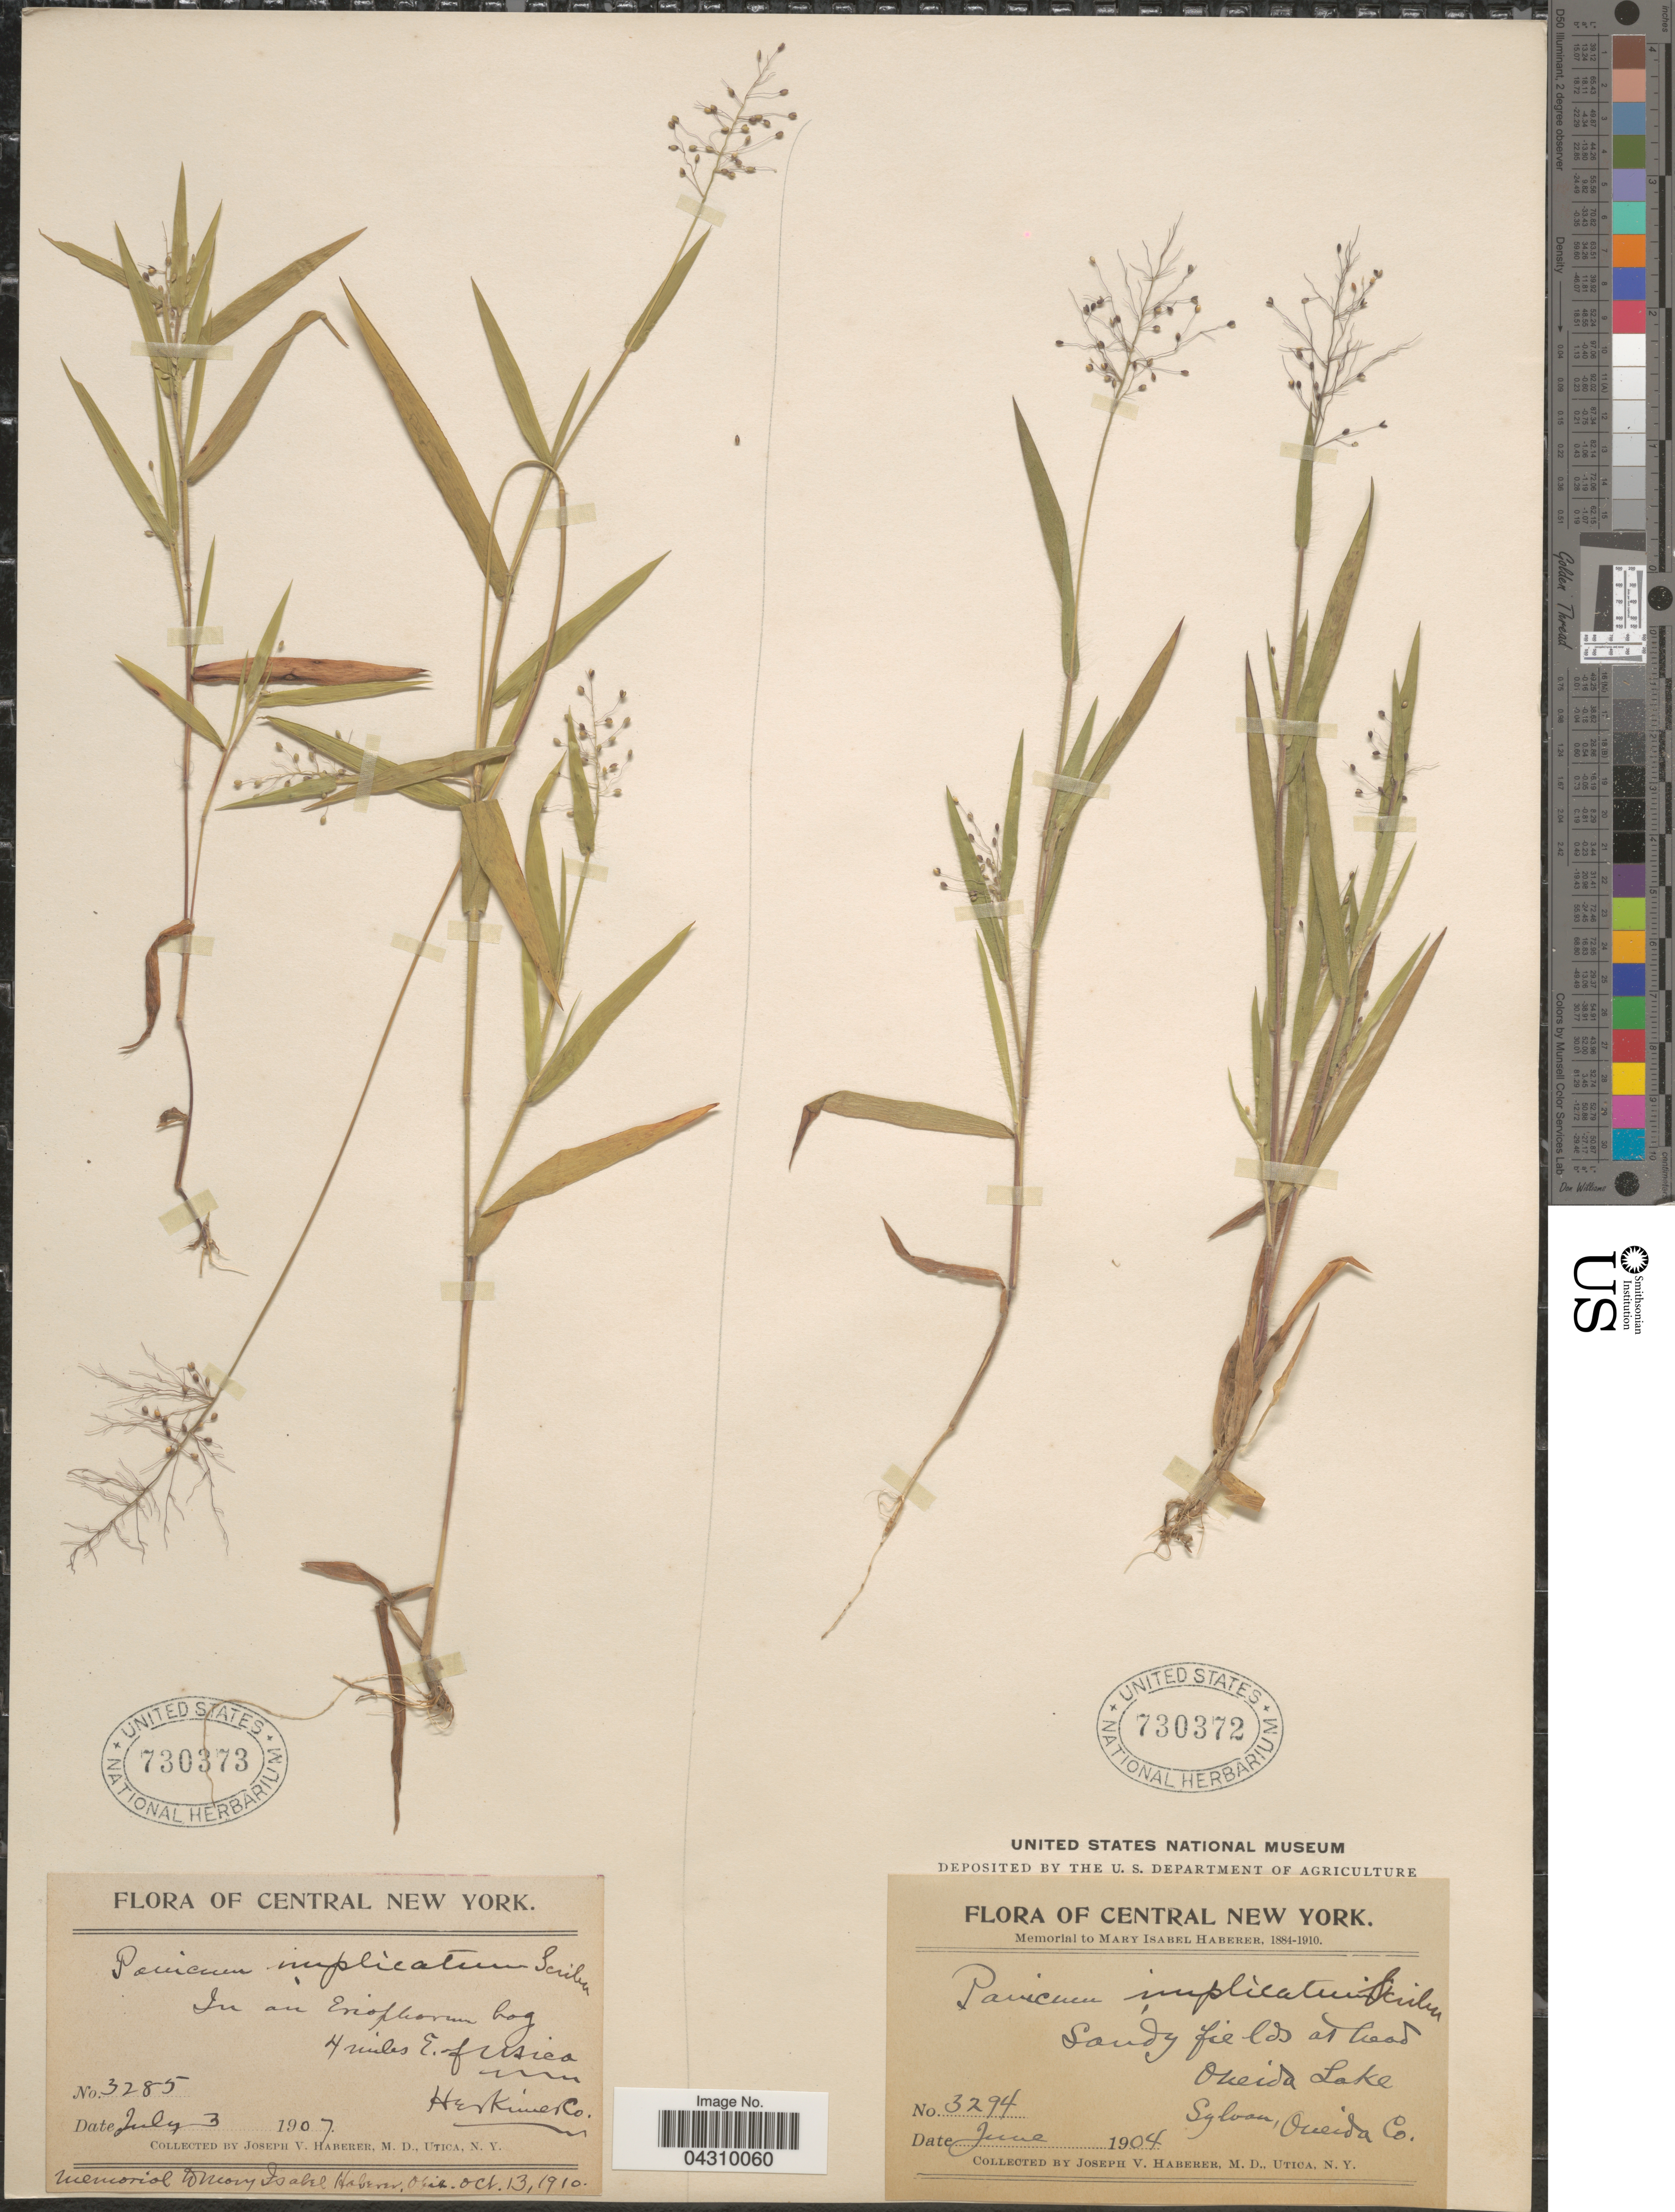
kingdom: Plantae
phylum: Tracheophyta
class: Liliopsida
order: Poales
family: Poaceae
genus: Dichanthelium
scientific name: Dichanthelium acuminatum var. acuminatum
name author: (Sw.) Gould & C.A. Clark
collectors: J. V. Haberer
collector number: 3285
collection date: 1907-07-03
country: United States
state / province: New York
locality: Central New York. 4 miles E. of Utica, Herkimer Co.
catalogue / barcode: US 730373